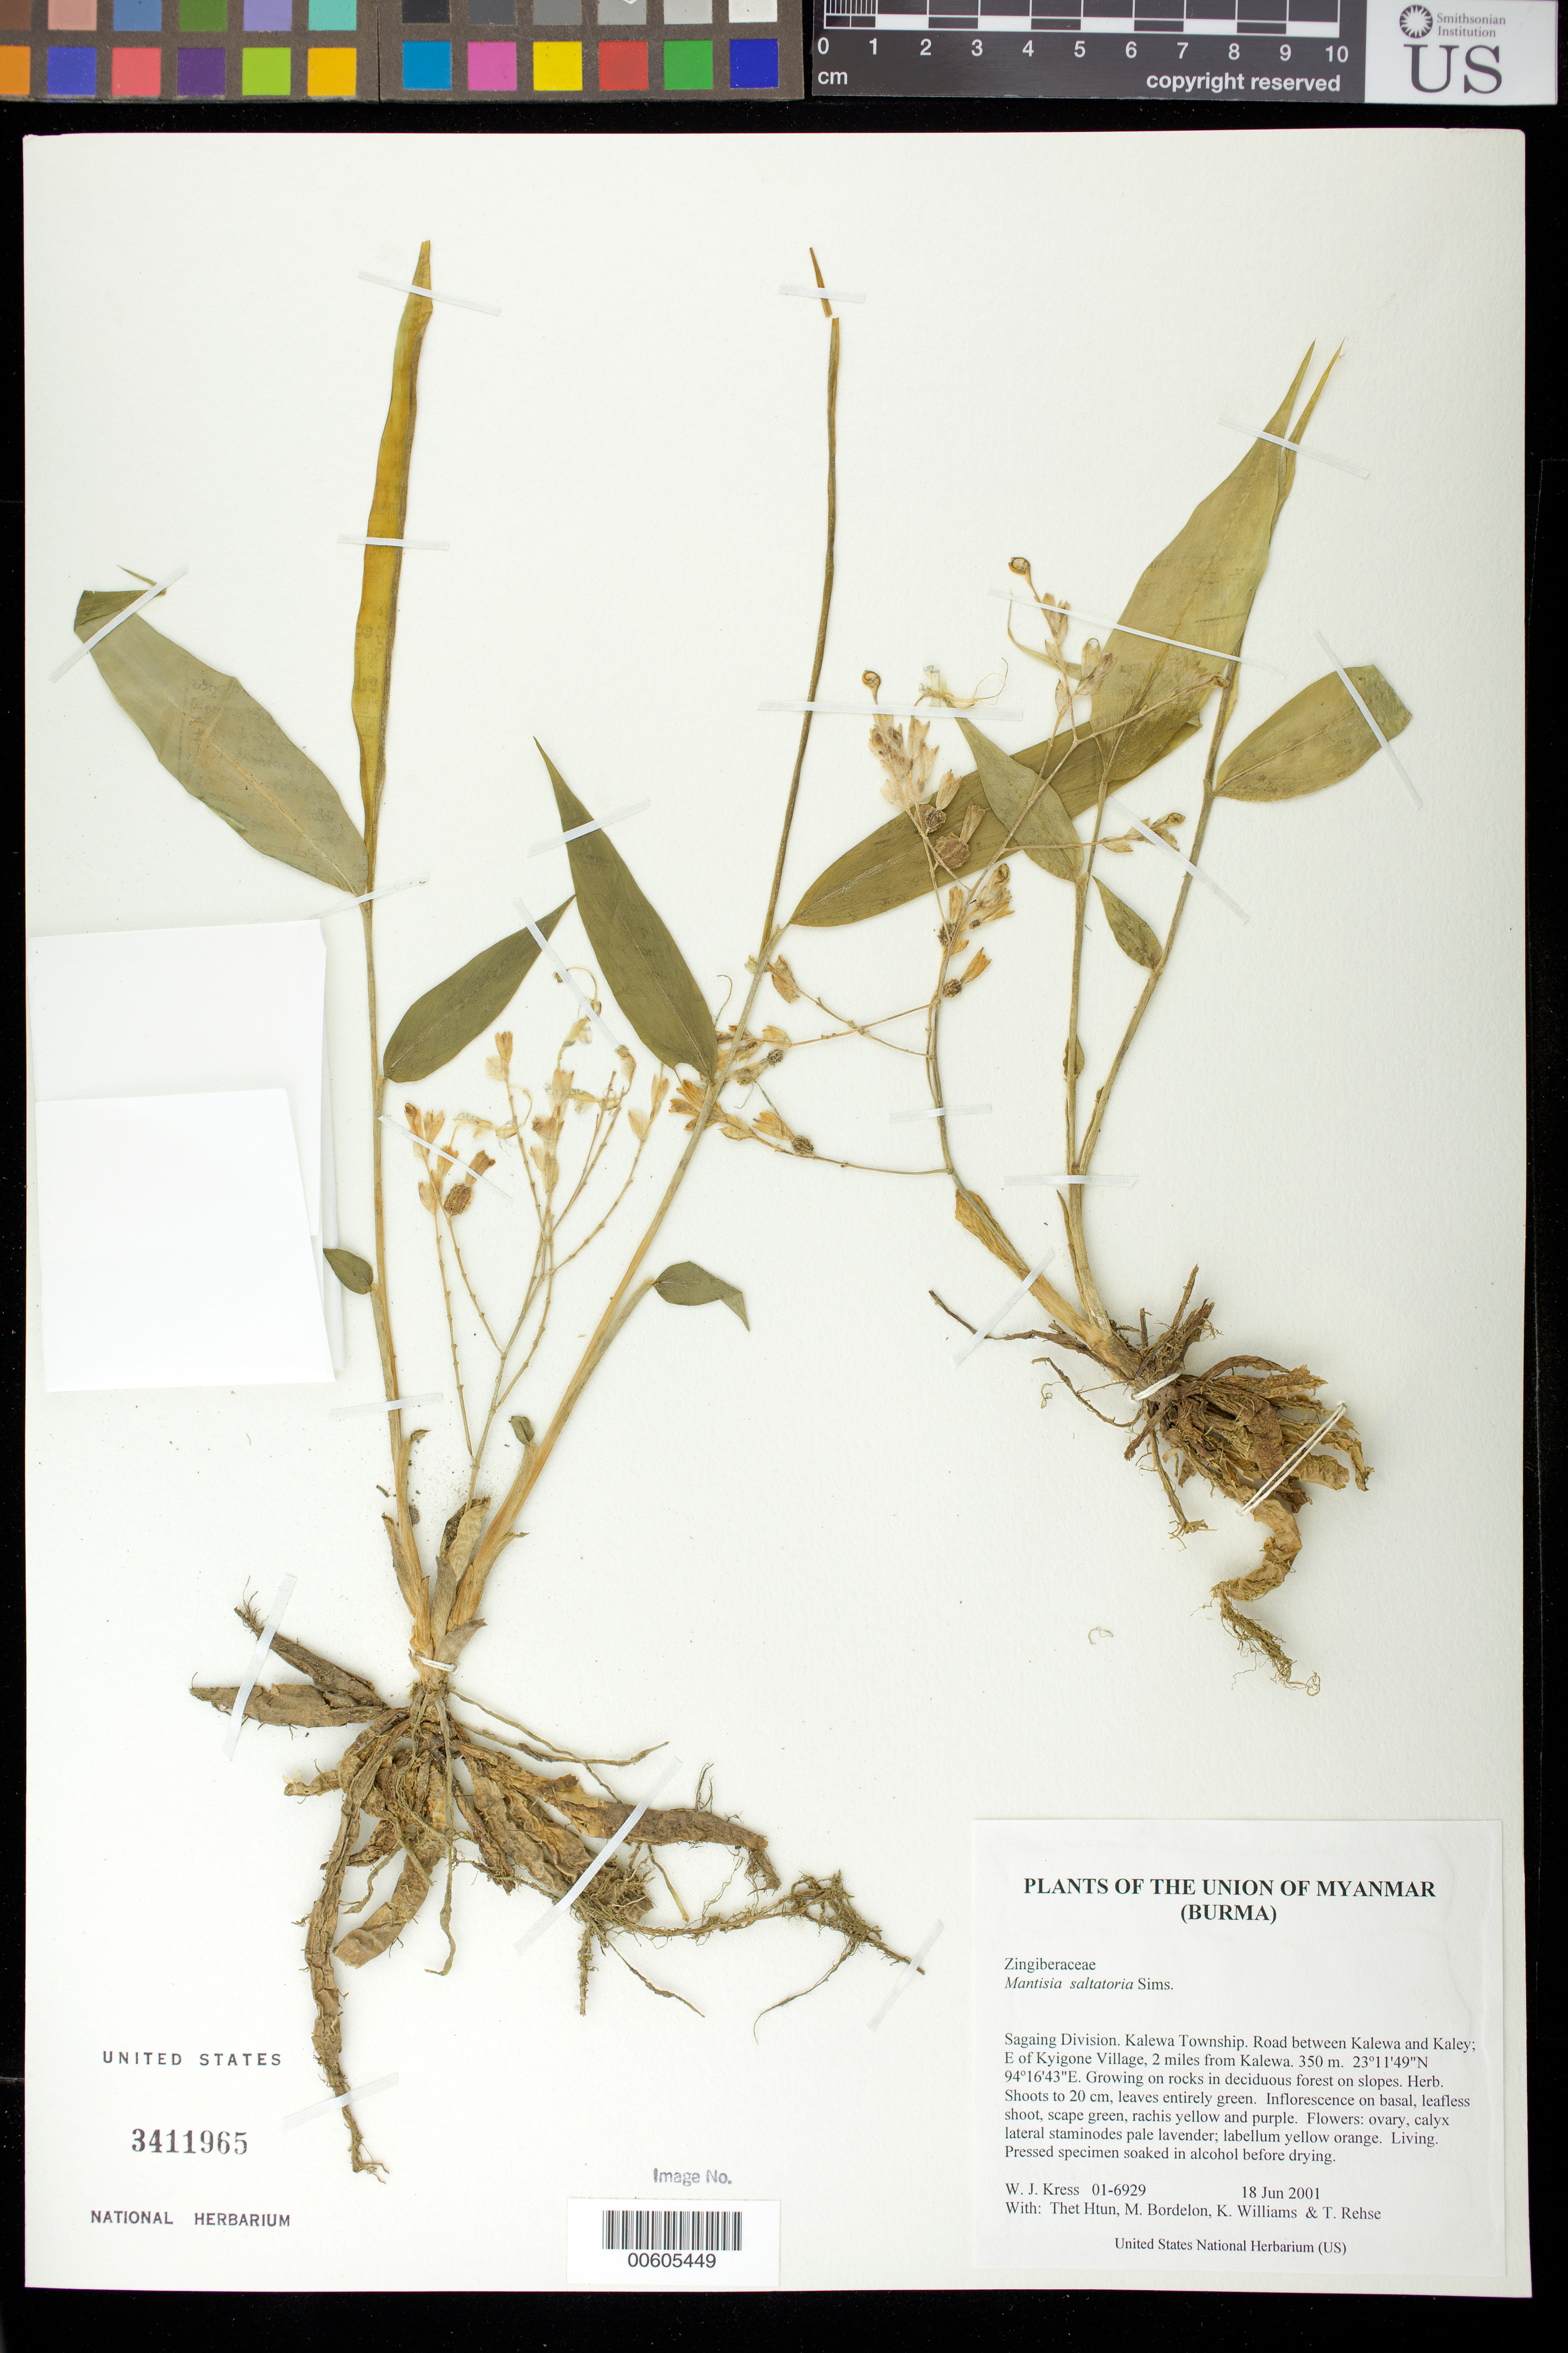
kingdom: Plantae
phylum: Tracheophyta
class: Liliopsida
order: Zingiberales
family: Zingiberaceae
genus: Globba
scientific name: Globba radicalis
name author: Roxb.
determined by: Strong, M. T., (US), Smithsonian Institution - National Museum of Natural History (UNITED STATES)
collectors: W. J. Kress, Thet Htun, M. Bordelon, K. J. Williams & T. Rehse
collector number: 01-6929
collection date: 2001-06-18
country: Myanmar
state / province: Sagaing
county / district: Kalewa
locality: Road between Kalewa and Kaley; E of Kyigone Village, 2 miles from Kalewa.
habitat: Growing on rocks in deciduous forest on slopes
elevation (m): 350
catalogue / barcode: US 3411965